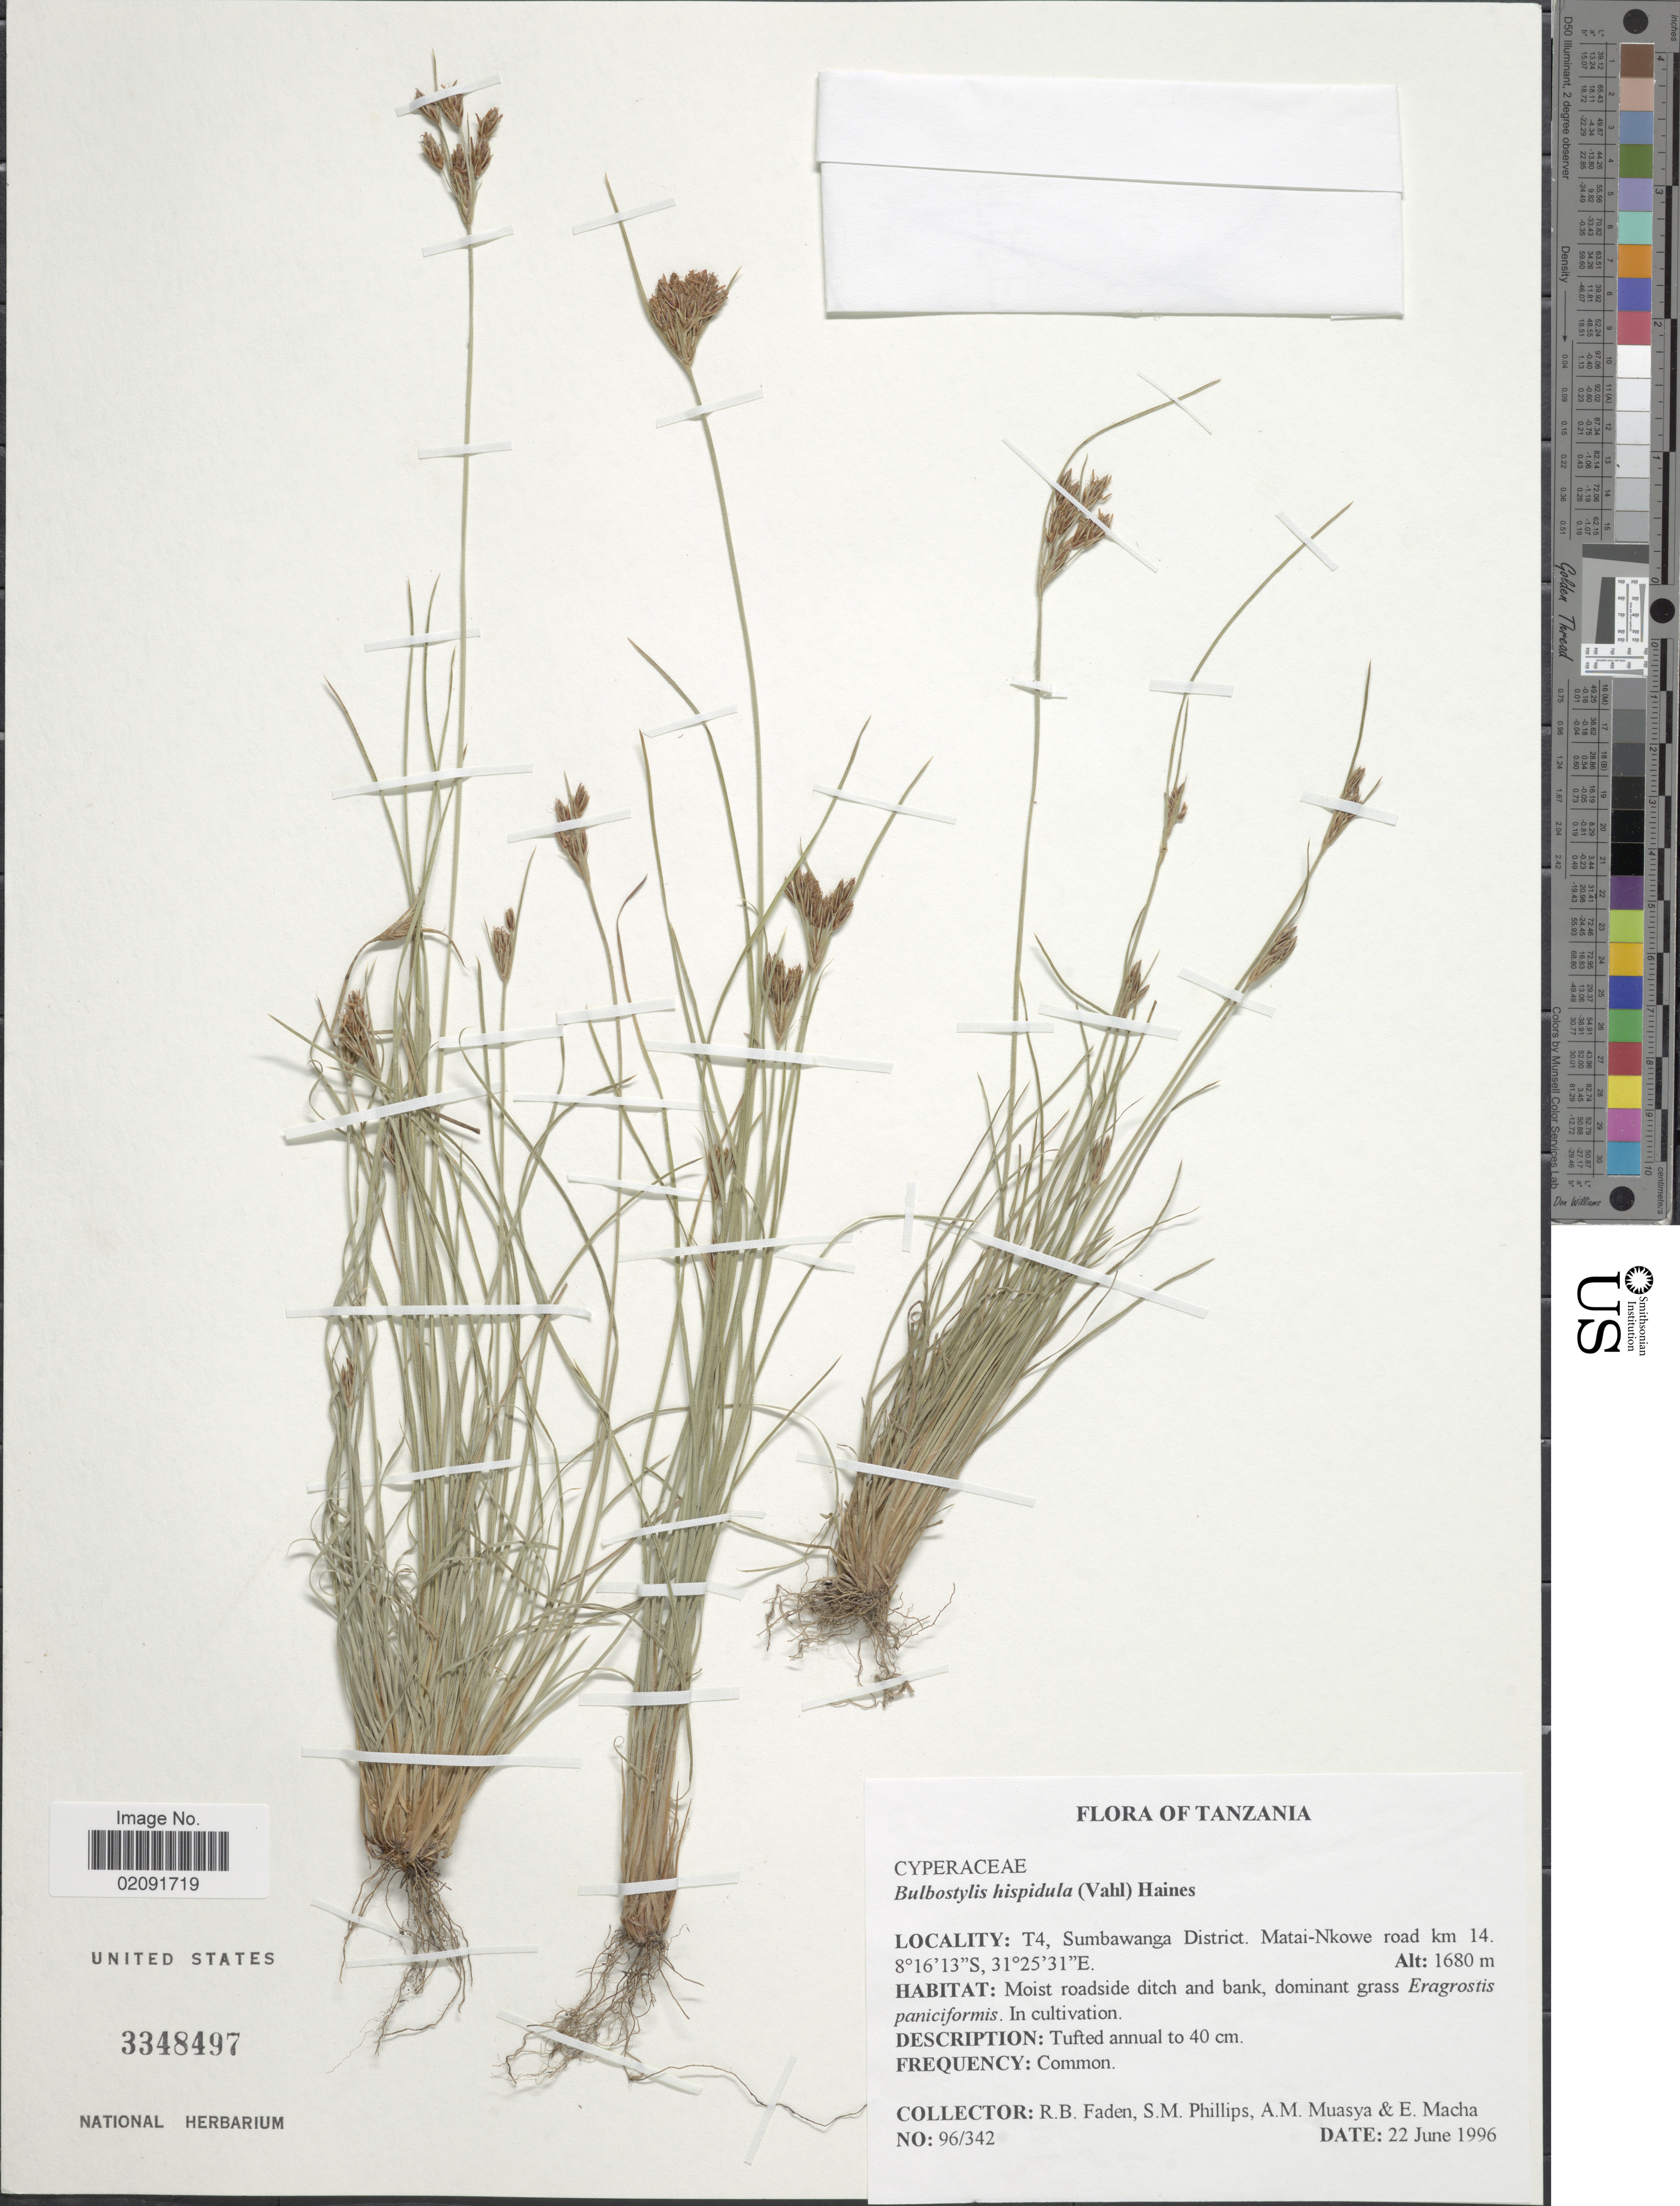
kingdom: Plantae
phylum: Tracheophyta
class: Liliopsida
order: Poales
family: Cyperaceae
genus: Bulbostylis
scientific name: Bulbostylis hispidula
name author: (Vahl) R.W. Haines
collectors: R. B. Faden, S. M. Phillips, A. Muasya & E. Macha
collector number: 96/342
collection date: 1996-06-22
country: Tanzania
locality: T4, Sumbawanga District. Matai-Nkowe road km 14.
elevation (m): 1680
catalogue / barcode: US 3348497